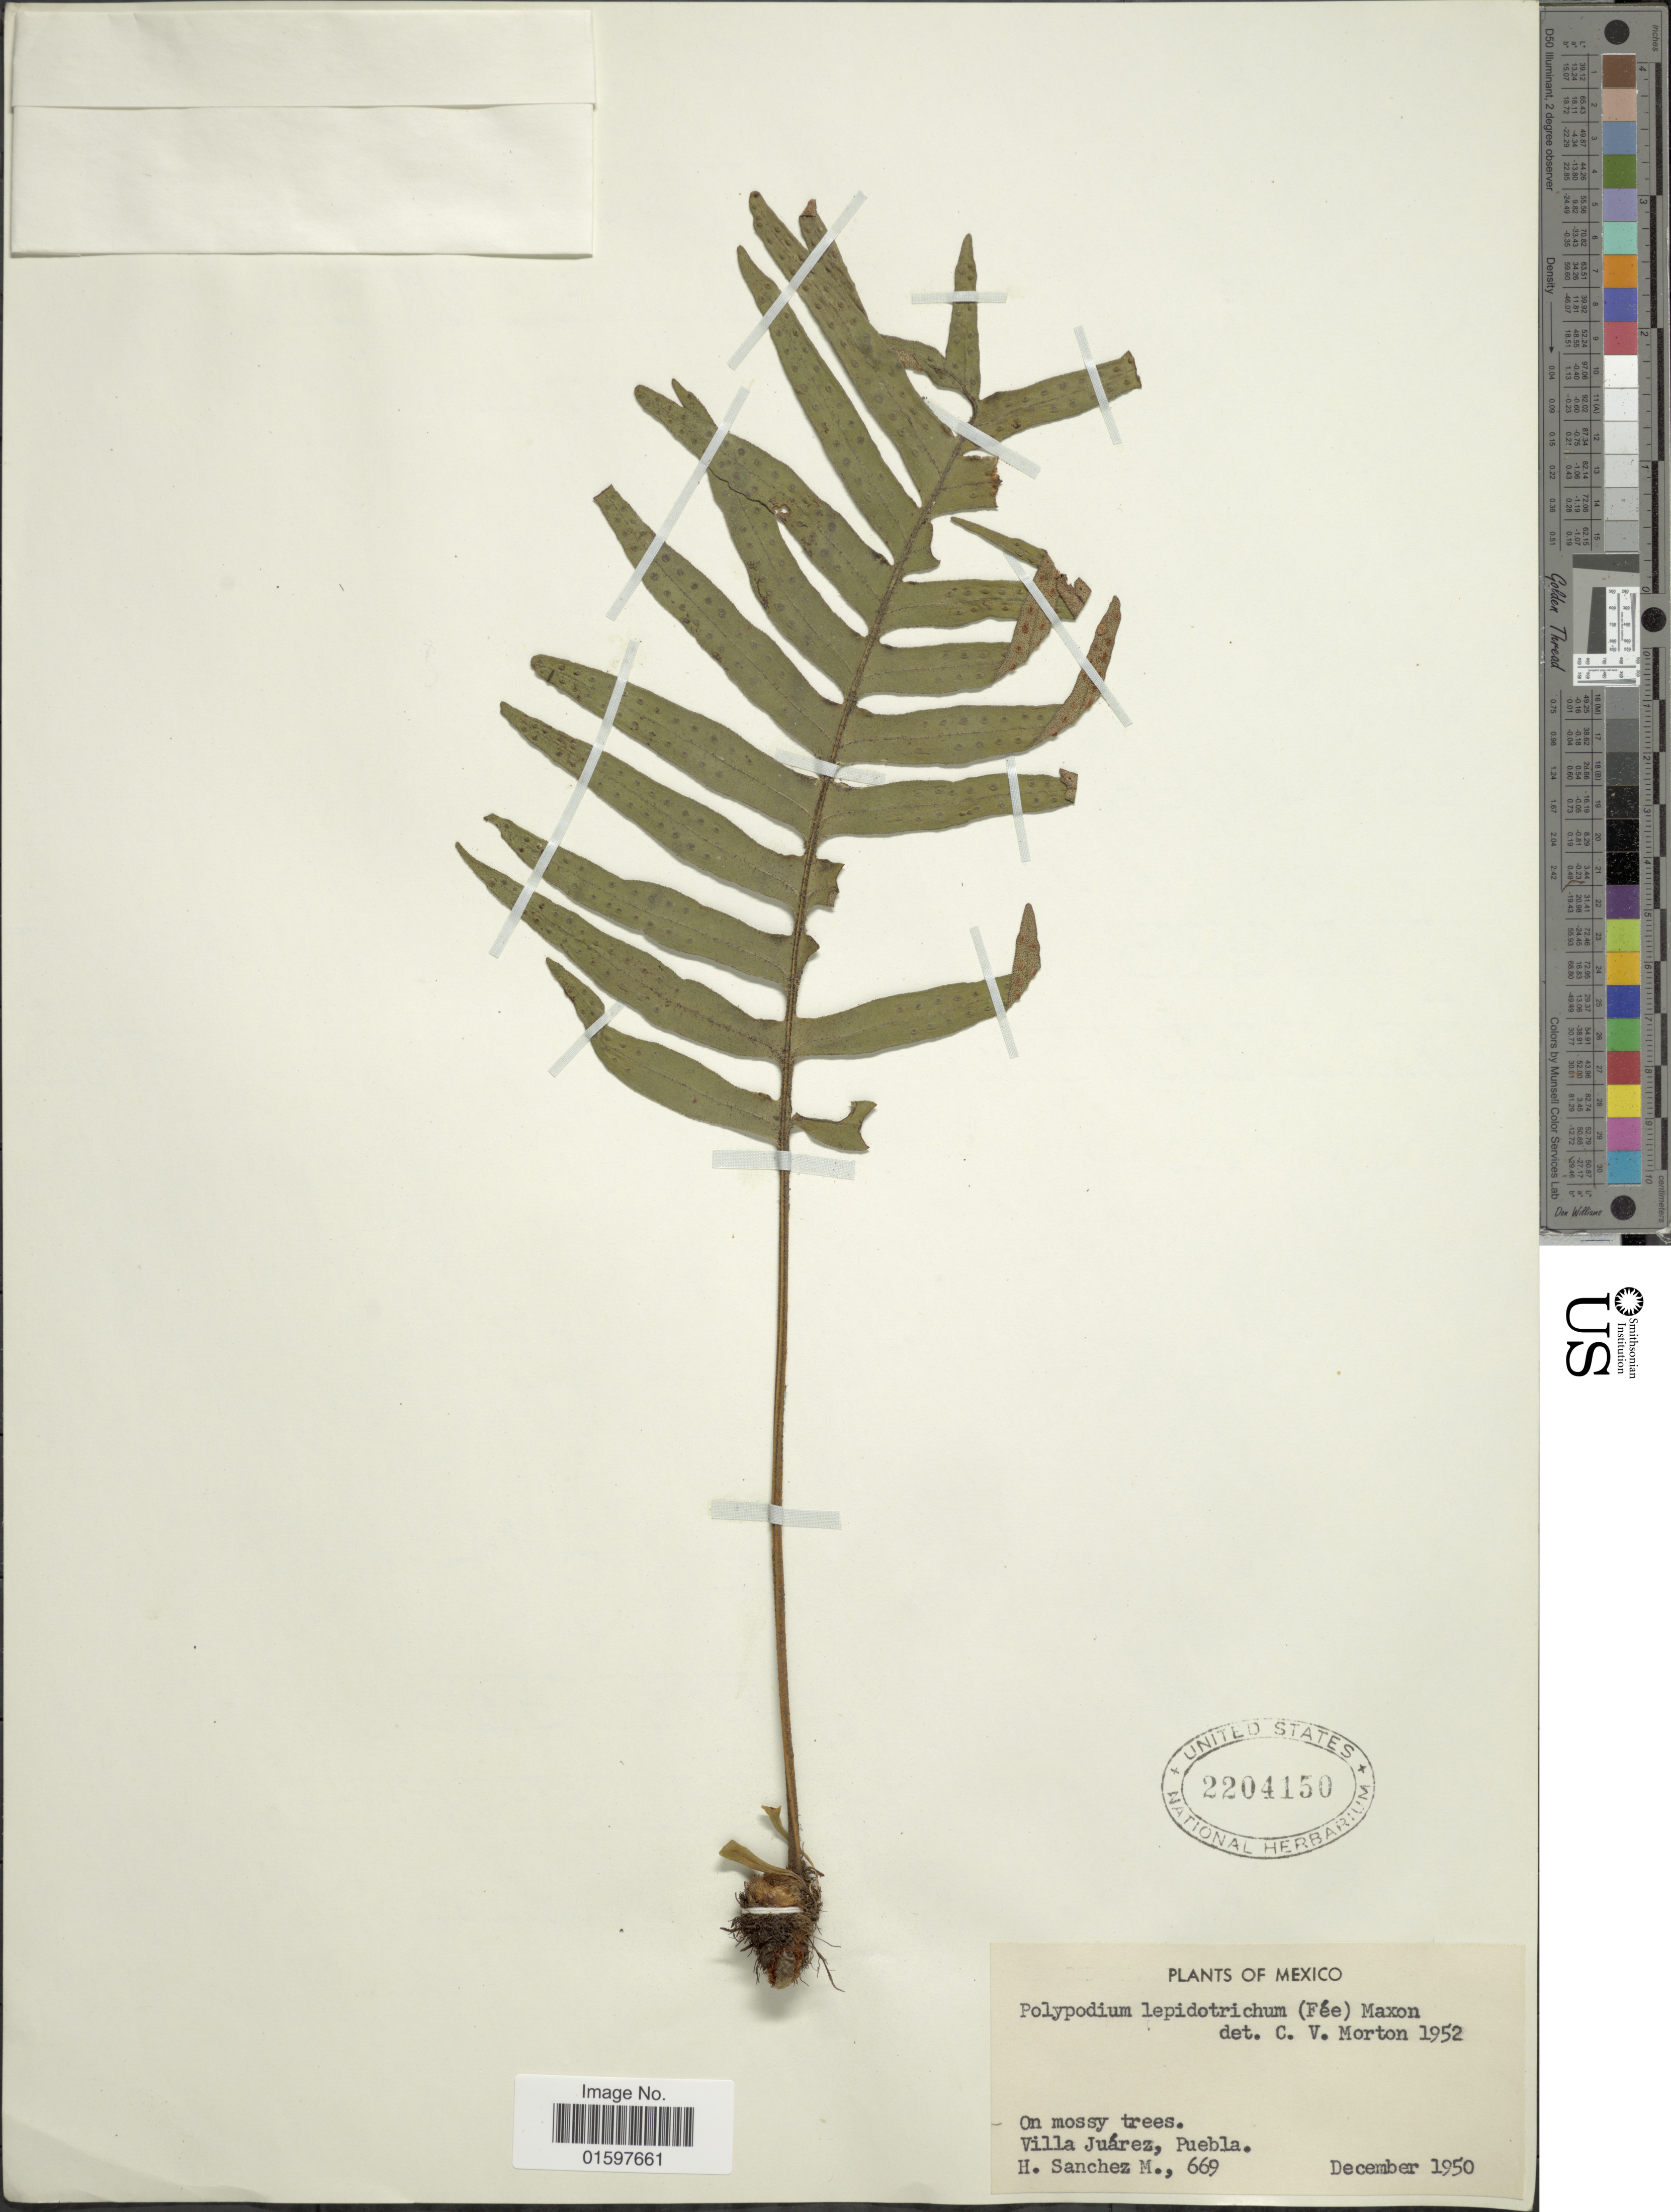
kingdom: Plantae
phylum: Tracheophyta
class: Polypodiopsida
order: Polypodiales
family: Polypodiaceae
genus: Pleopeltis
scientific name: Pleopeltis lepidotricha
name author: (Fée) A.R. Sm. & Tejero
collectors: H. Sánchez-Mejorada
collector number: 669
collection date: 1950-12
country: Mexico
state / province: Puebla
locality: On mossy trees, Villa Juárez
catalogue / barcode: US 2204150